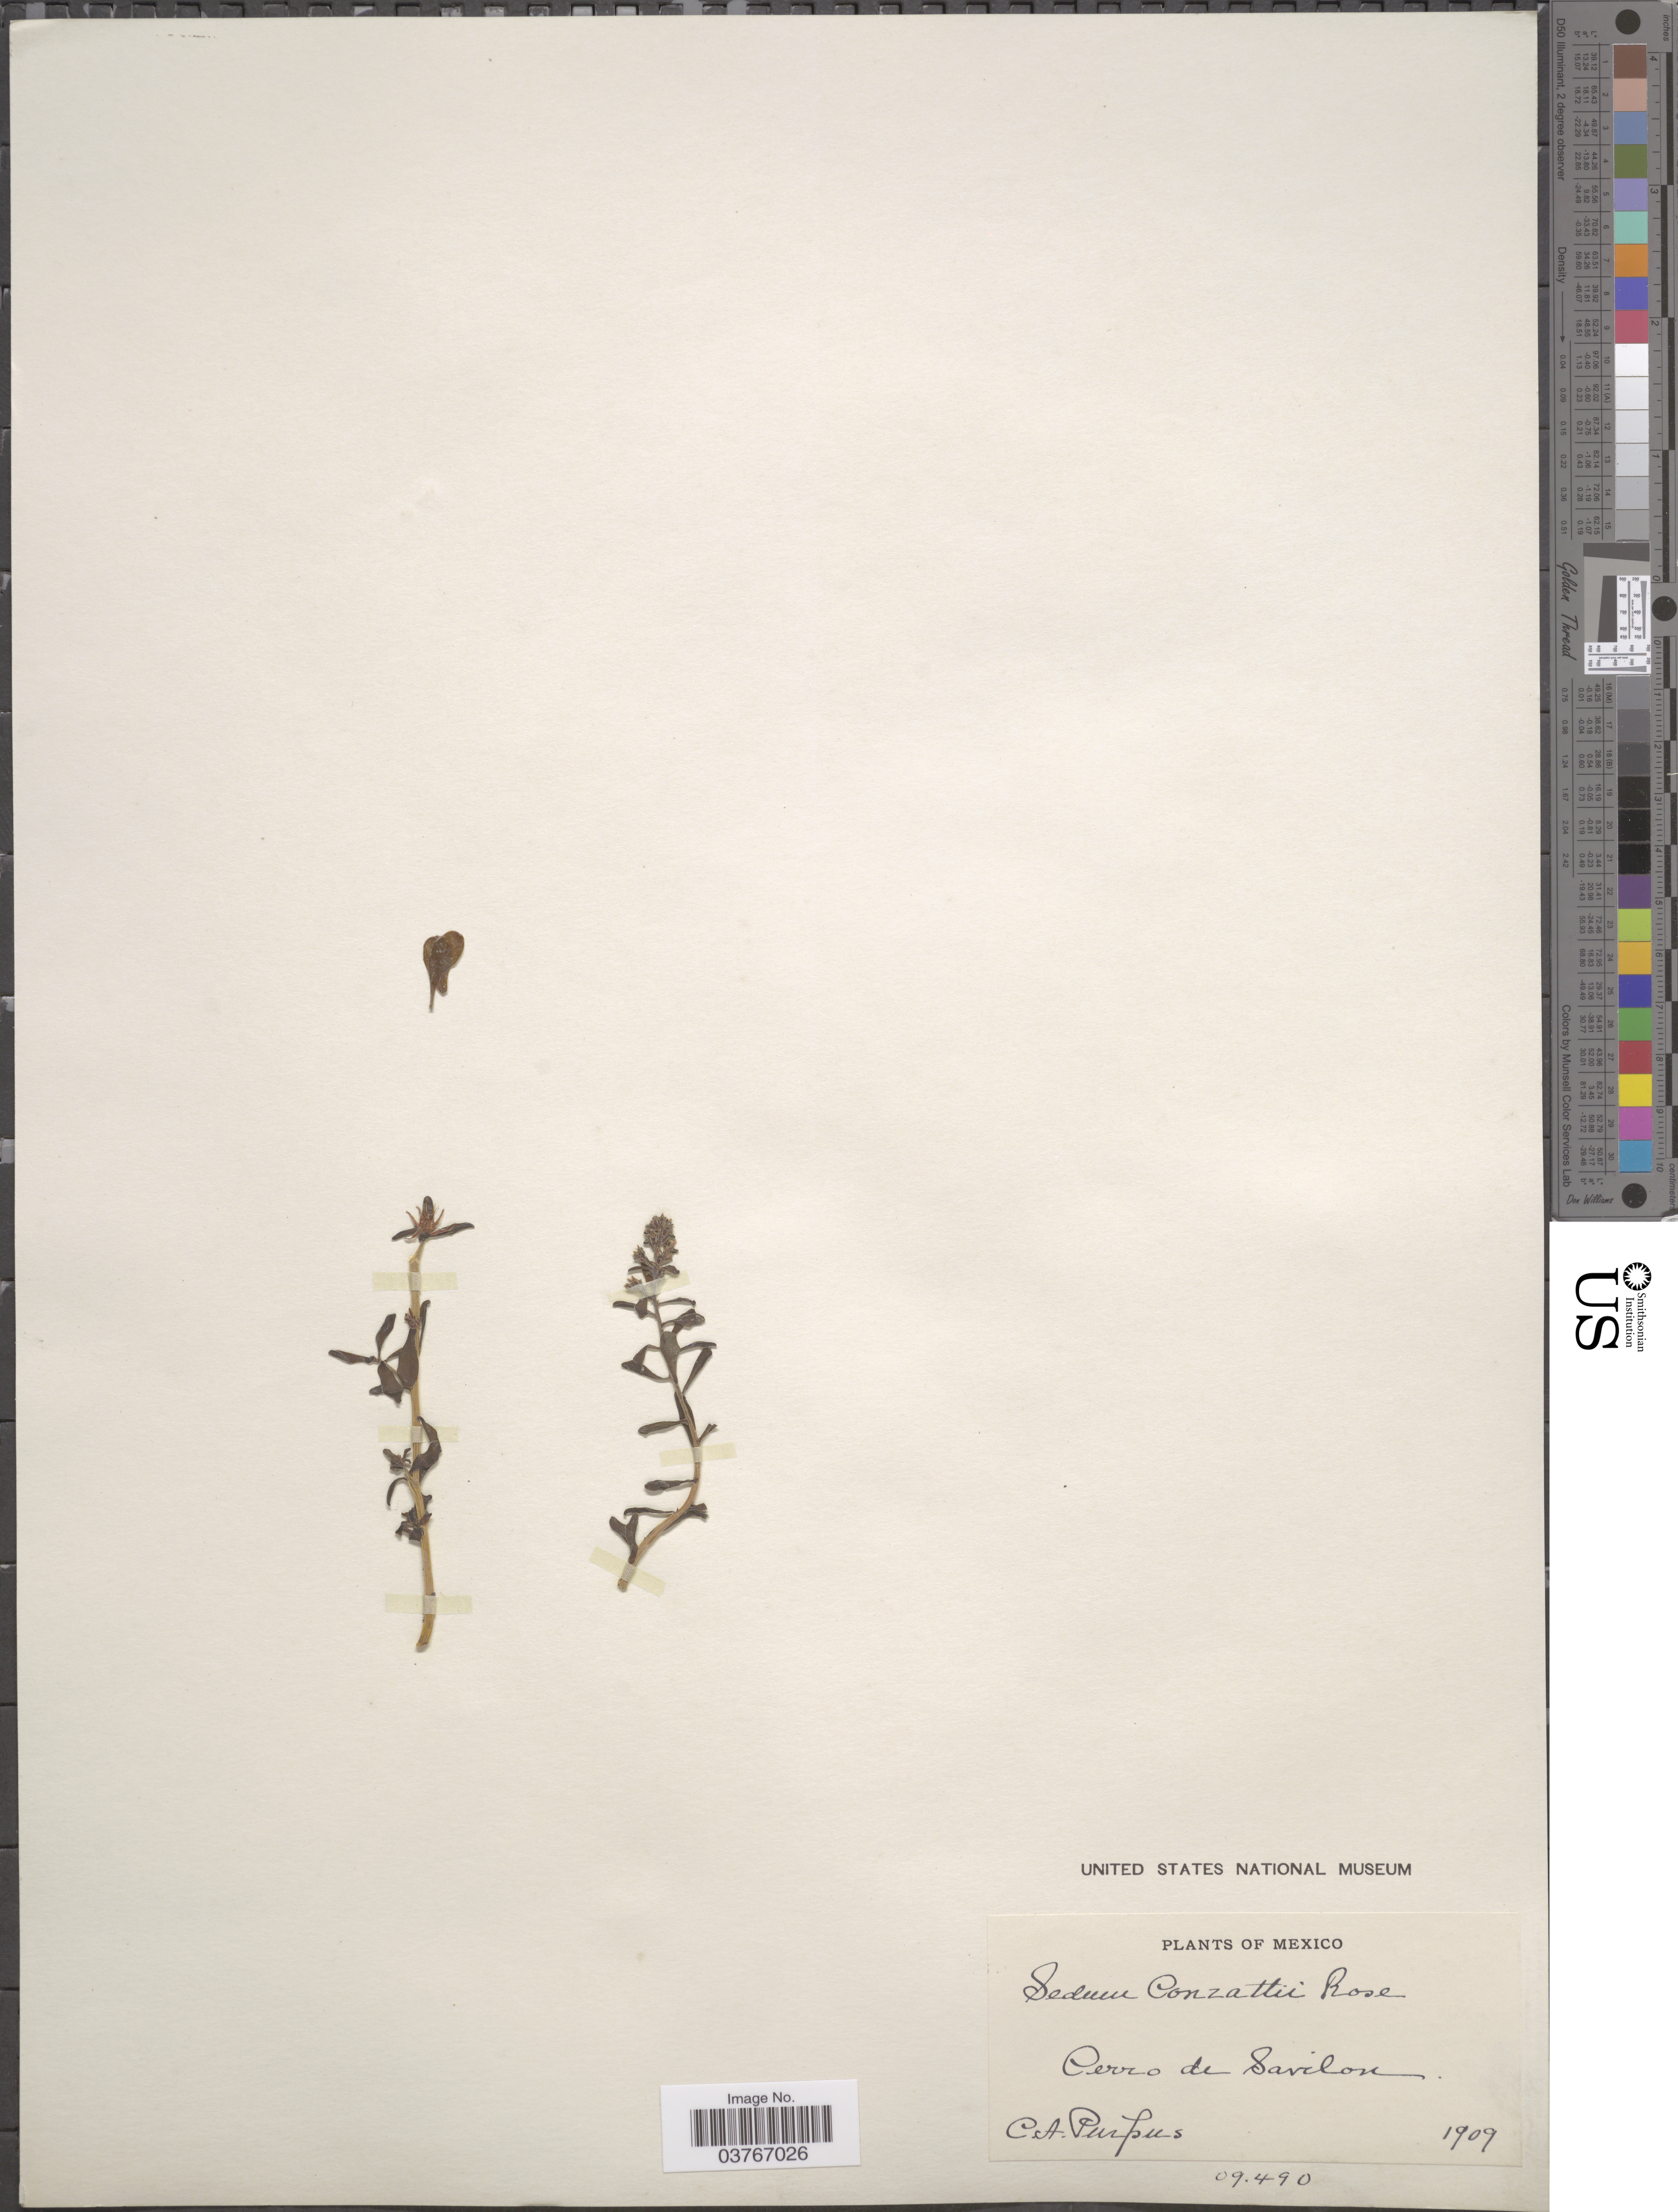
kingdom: Plantae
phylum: Tracheophyta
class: Magnoliopsida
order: Saxifragales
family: Crassulaceae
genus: Sedum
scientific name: Sedum conzattii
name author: Rose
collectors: C. A. Purpus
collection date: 1909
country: Mexico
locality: Cerro de Savilon.